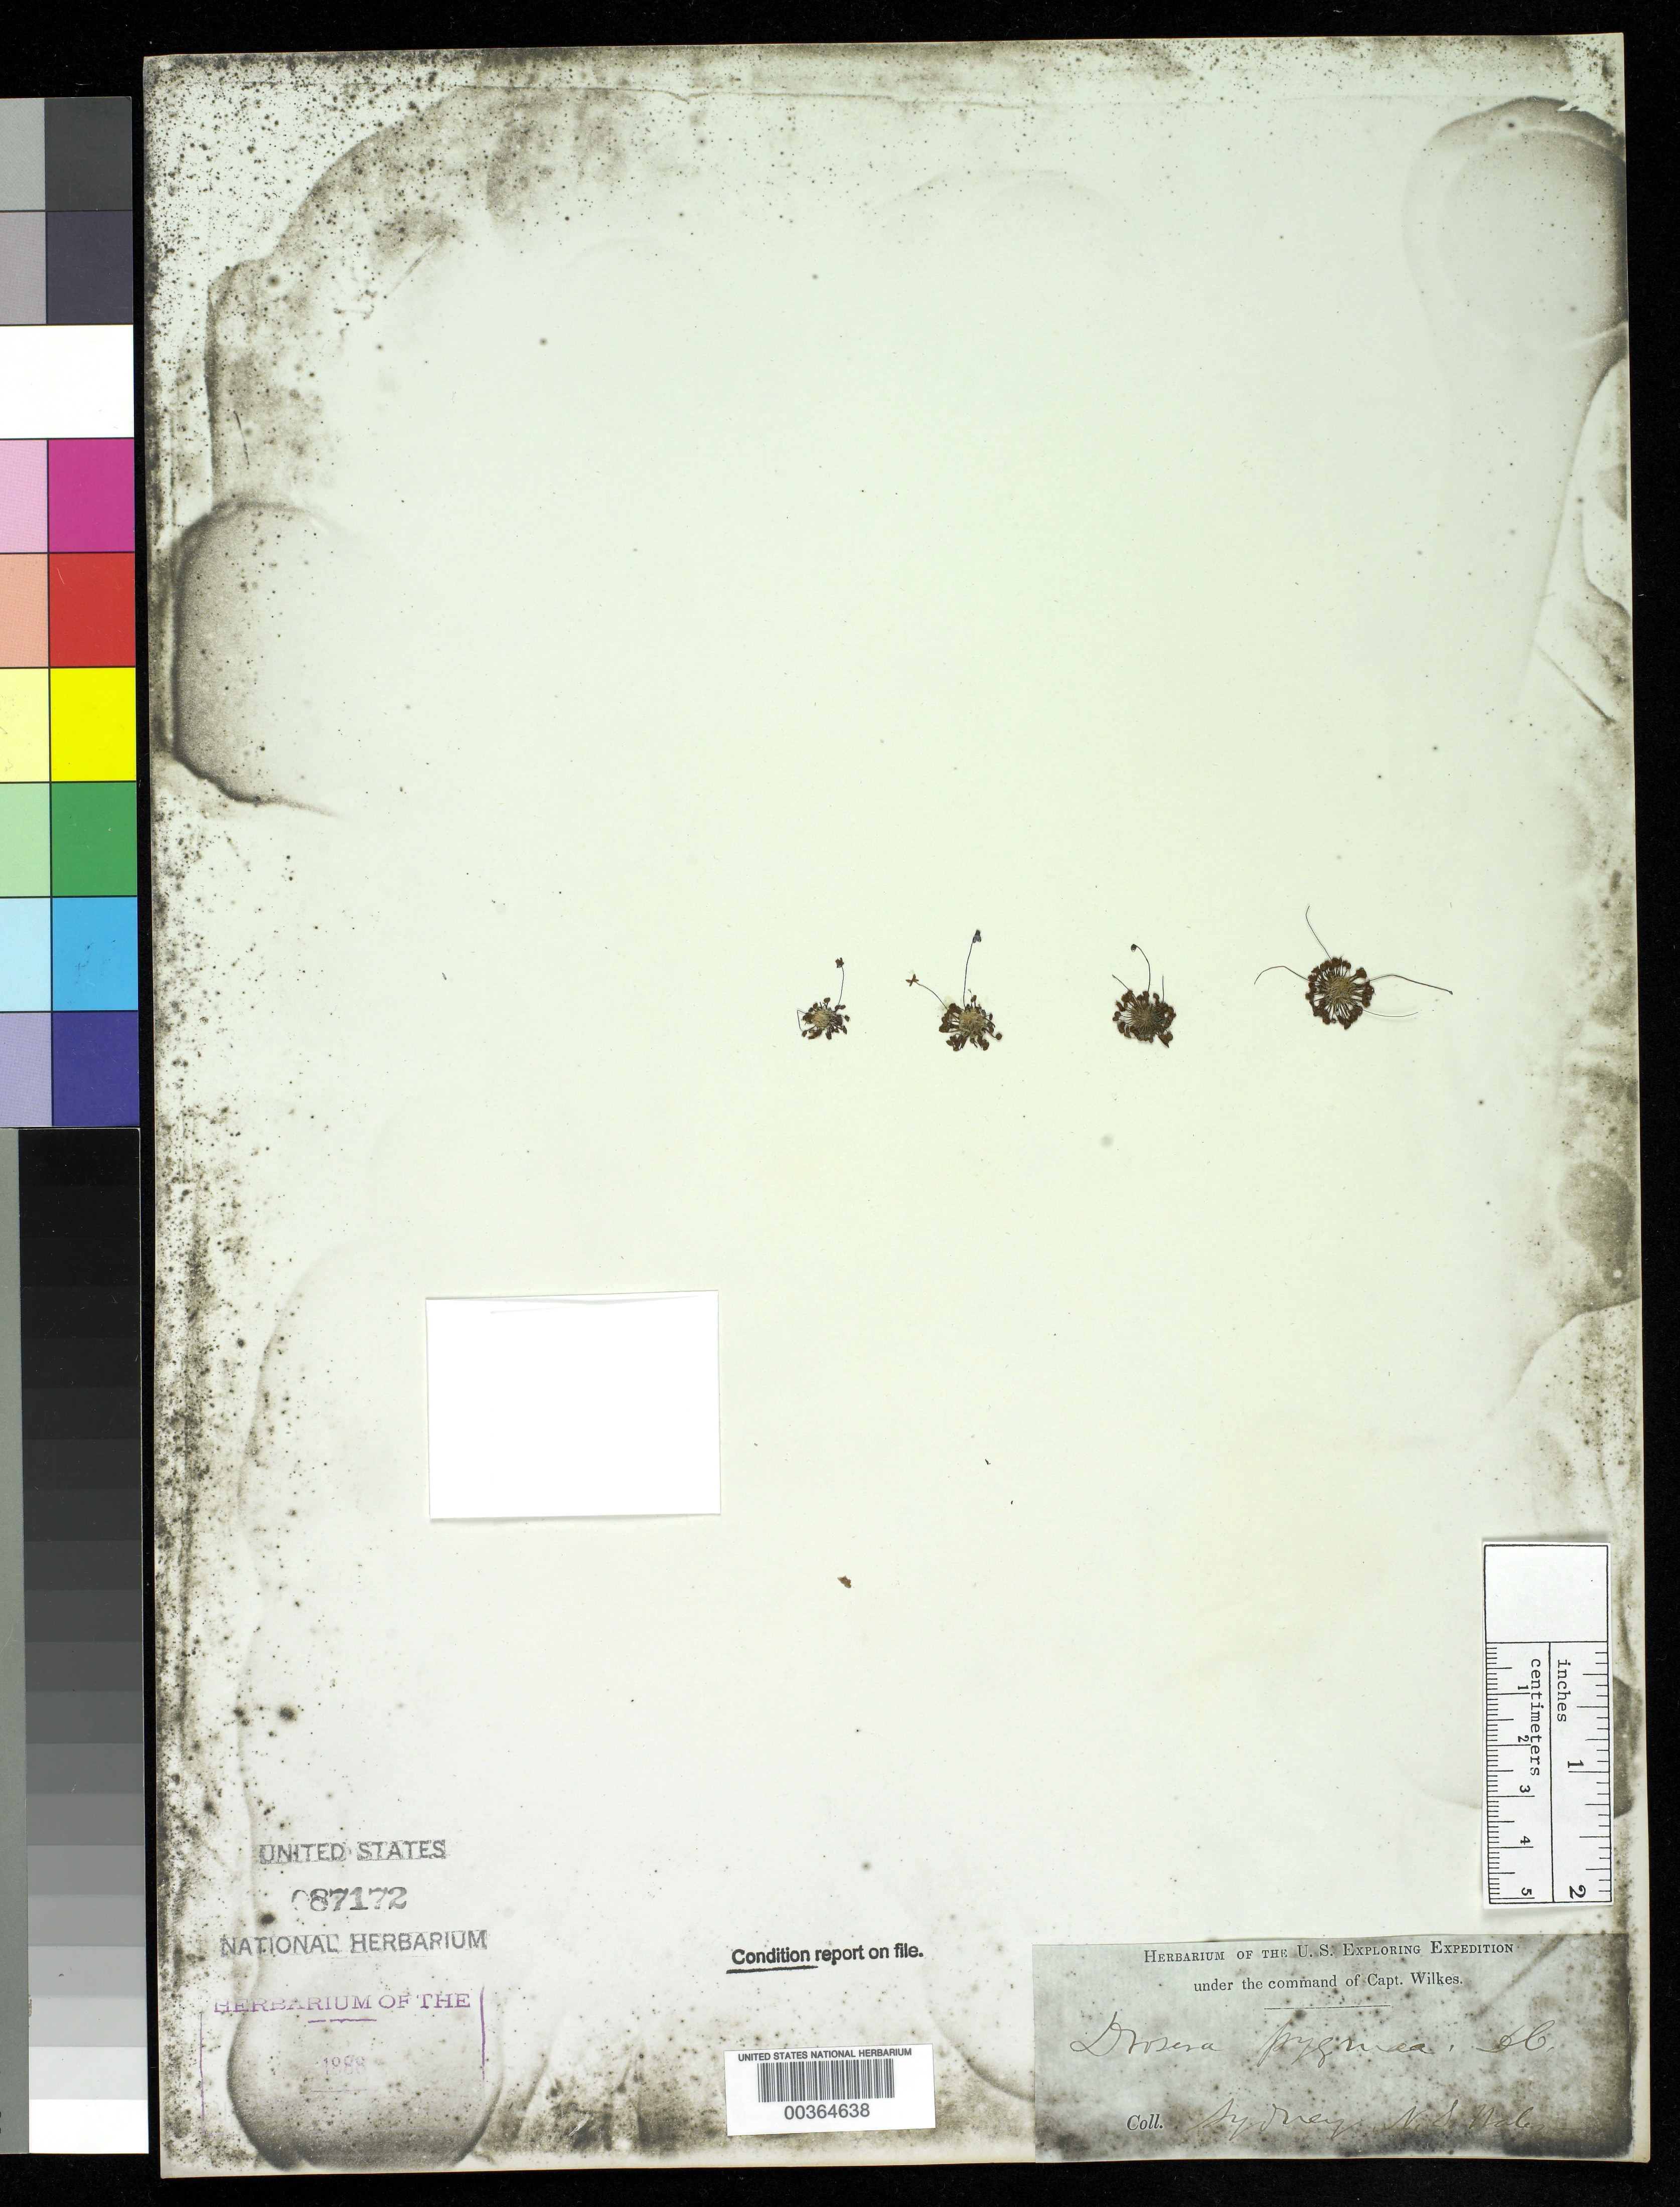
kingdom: Plantae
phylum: Tracheophyta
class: Magnoliopsida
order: Caryophyllales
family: Droseraceae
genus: Drosera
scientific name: Drosera pygmaea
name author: DC.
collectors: Wilkes Explor. Exped.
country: Australia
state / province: New South Wales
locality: Sydney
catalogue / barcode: US 87172